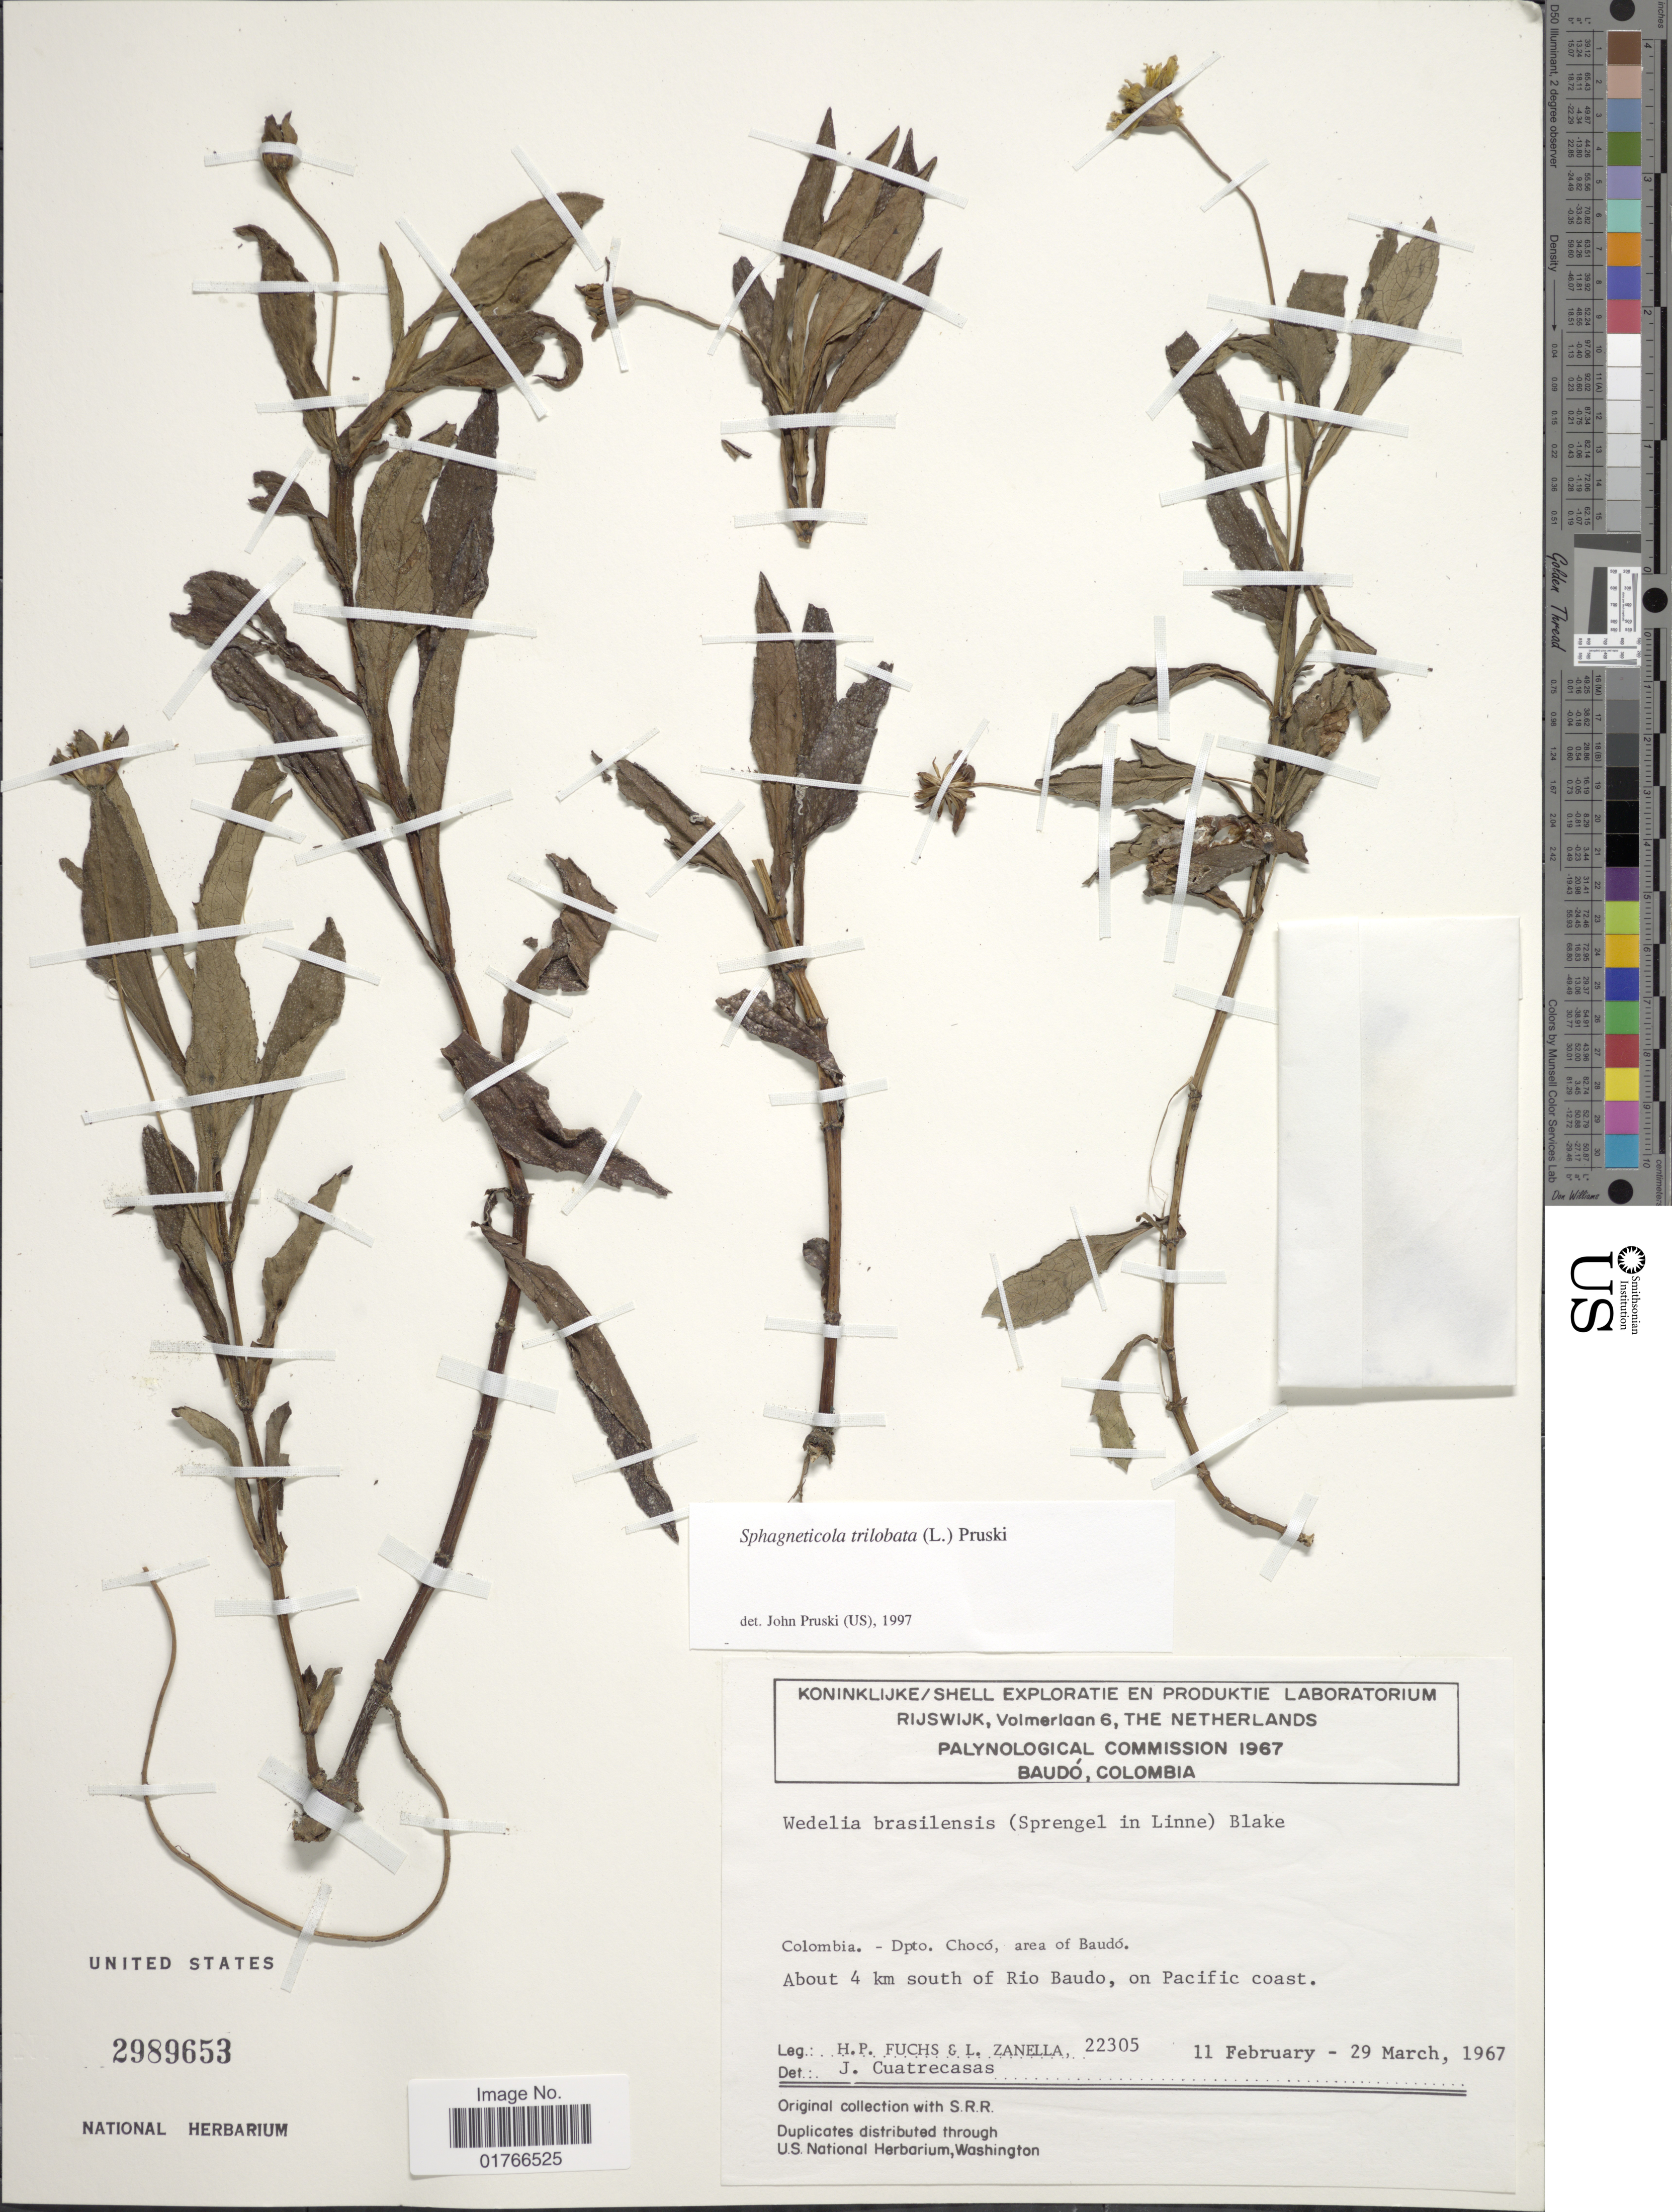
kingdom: Plantae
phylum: Tracheophyta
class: Magnoliopsida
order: Asterales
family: Asteraceae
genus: Sphagneticola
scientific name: Sphagneticola trilobata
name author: (L.) Pruski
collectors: H. P. Fuchs & L. Zanella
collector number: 22305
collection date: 1967-02-11/1967-03-29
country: Colombia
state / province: Chocó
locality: Area of Baudo, about 4 km south of Rio Baudo, on Pacific Coast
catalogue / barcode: US 2989653